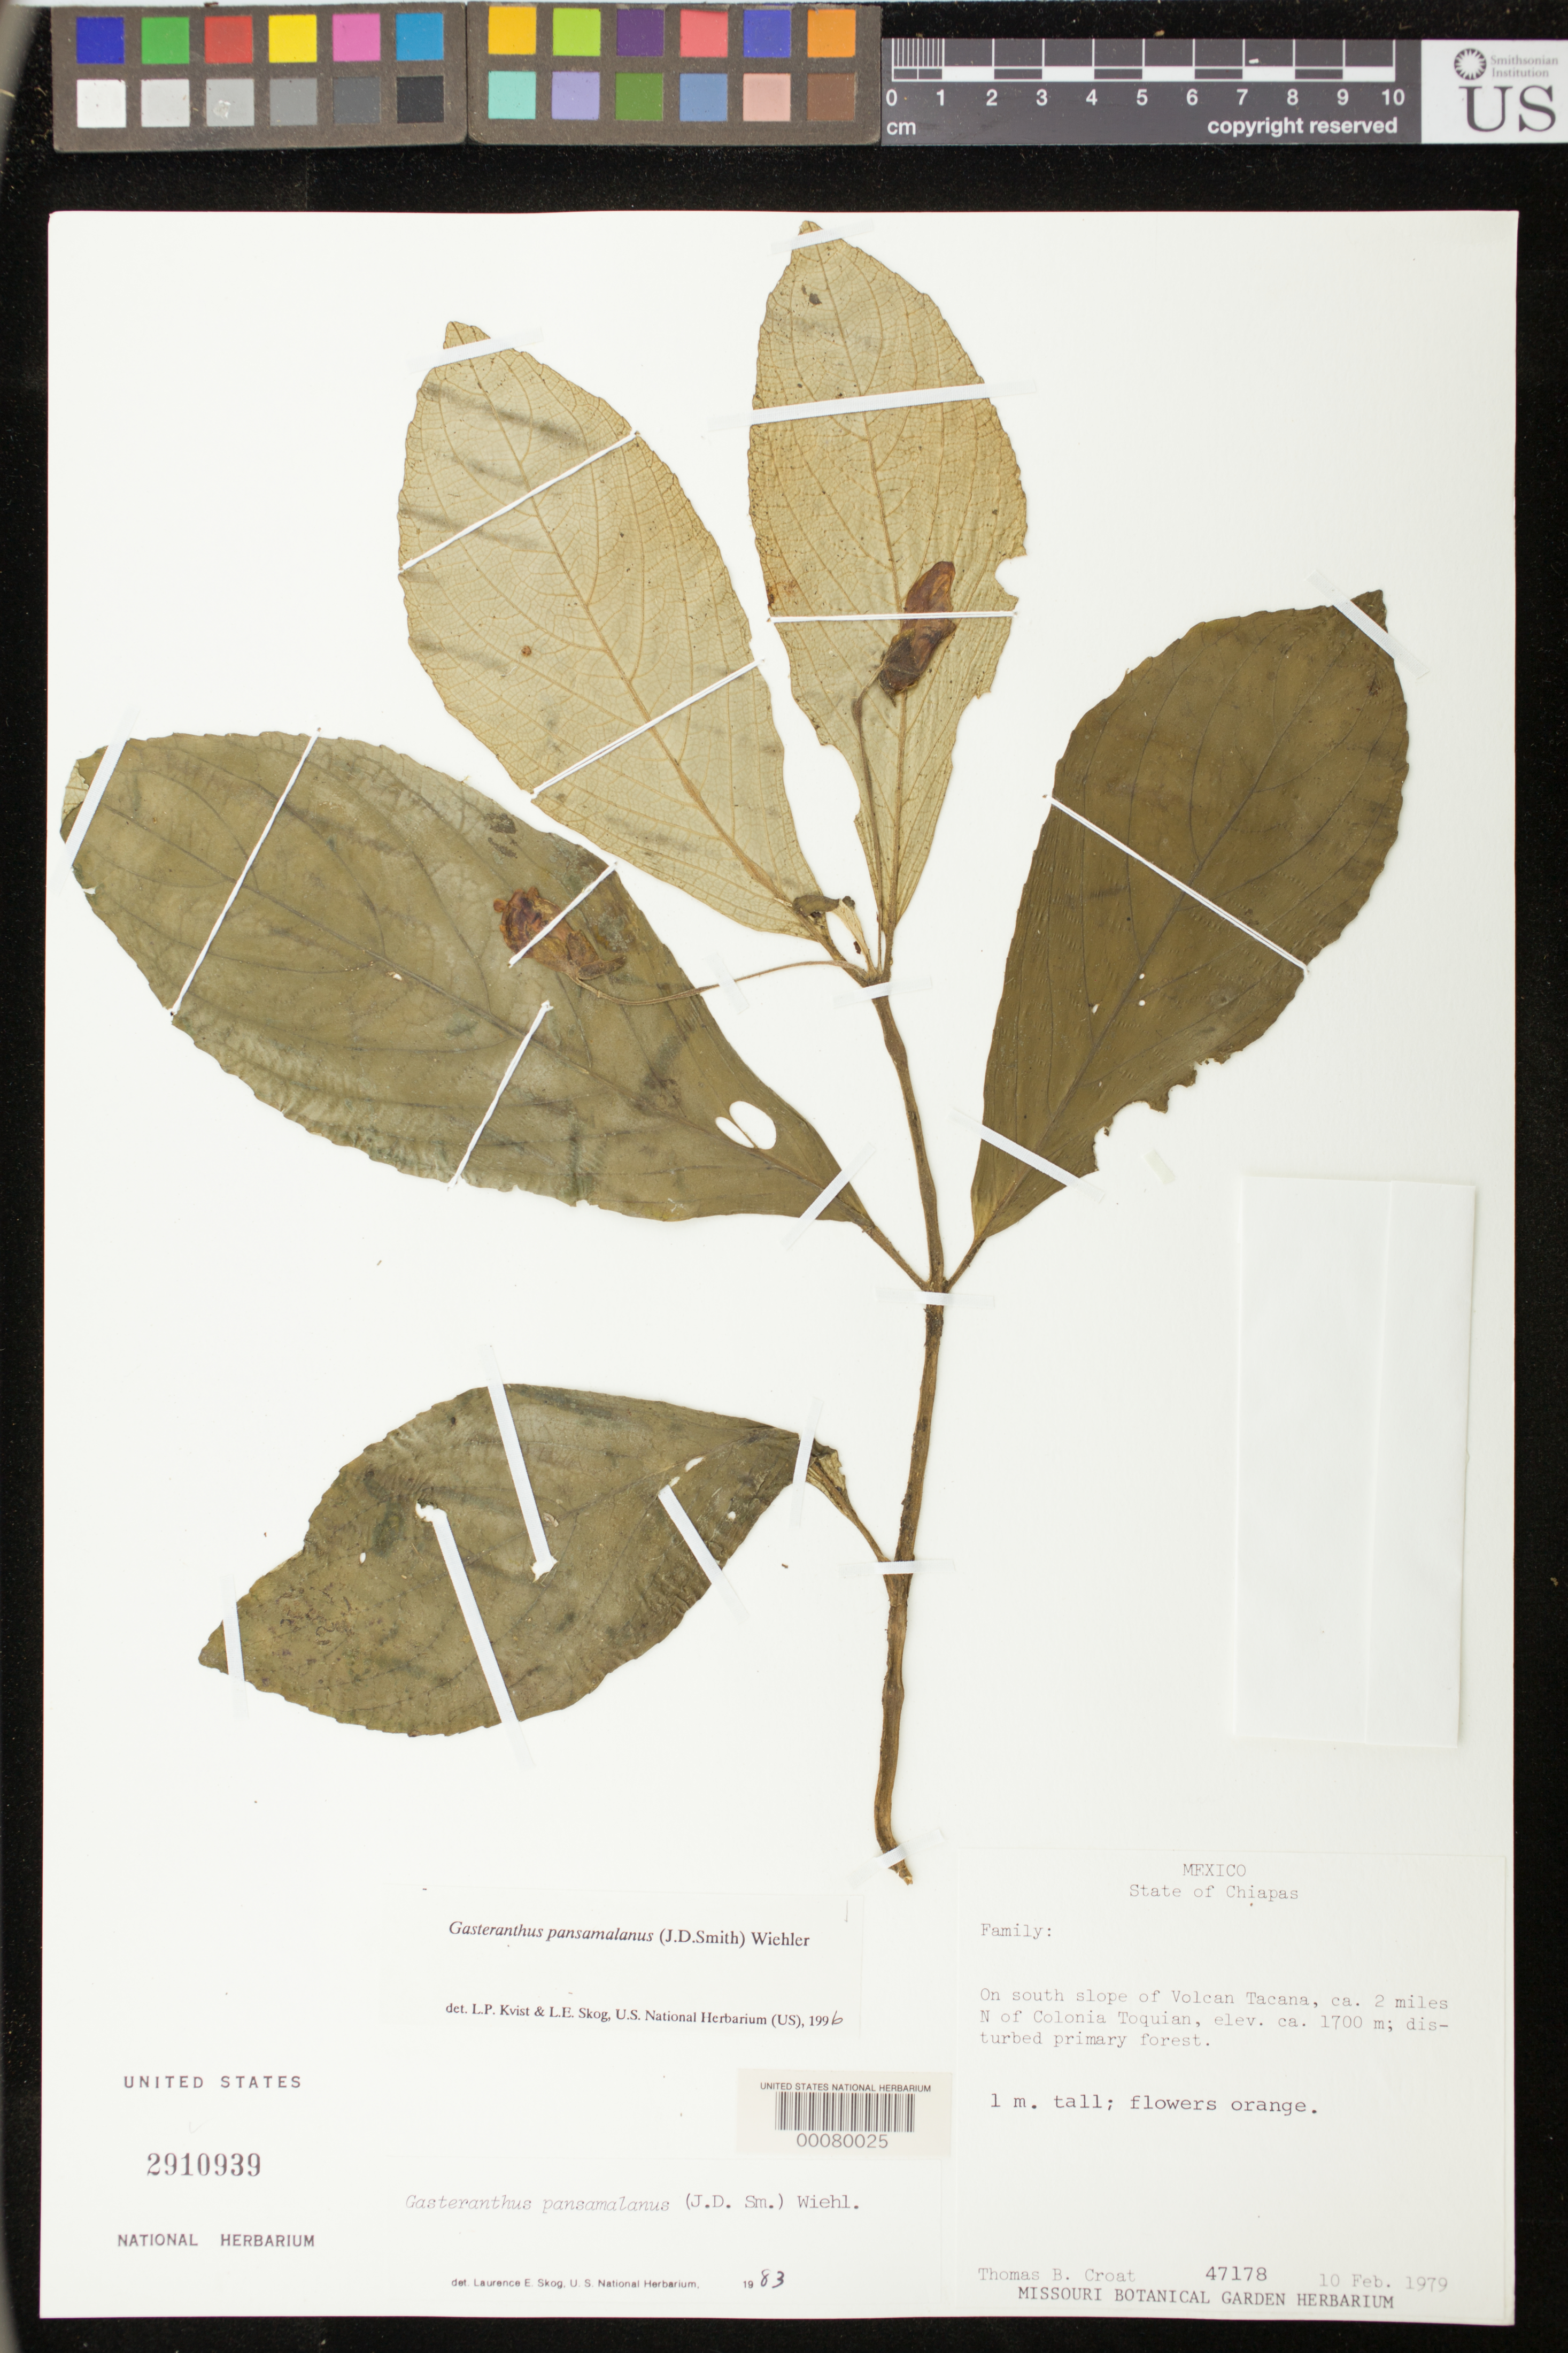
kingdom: Plantae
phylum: Tracheophyta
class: Magnoliopsida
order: Lamiales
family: Gesneriaceae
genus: Gasteranthus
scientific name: Gasteranthus pansamalanus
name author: (Donn. Sm.) Wiehler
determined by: Skog, Laurence E.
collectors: T. B. Croat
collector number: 47178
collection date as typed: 10 Feb 1979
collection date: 1979-02-10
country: Mexico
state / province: Chiapas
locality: On S slope of Volcan Tacana, ca. 2 mi N of Colonia Tolquian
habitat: Disturbed primary forest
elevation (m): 1700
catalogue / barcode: US 2910939